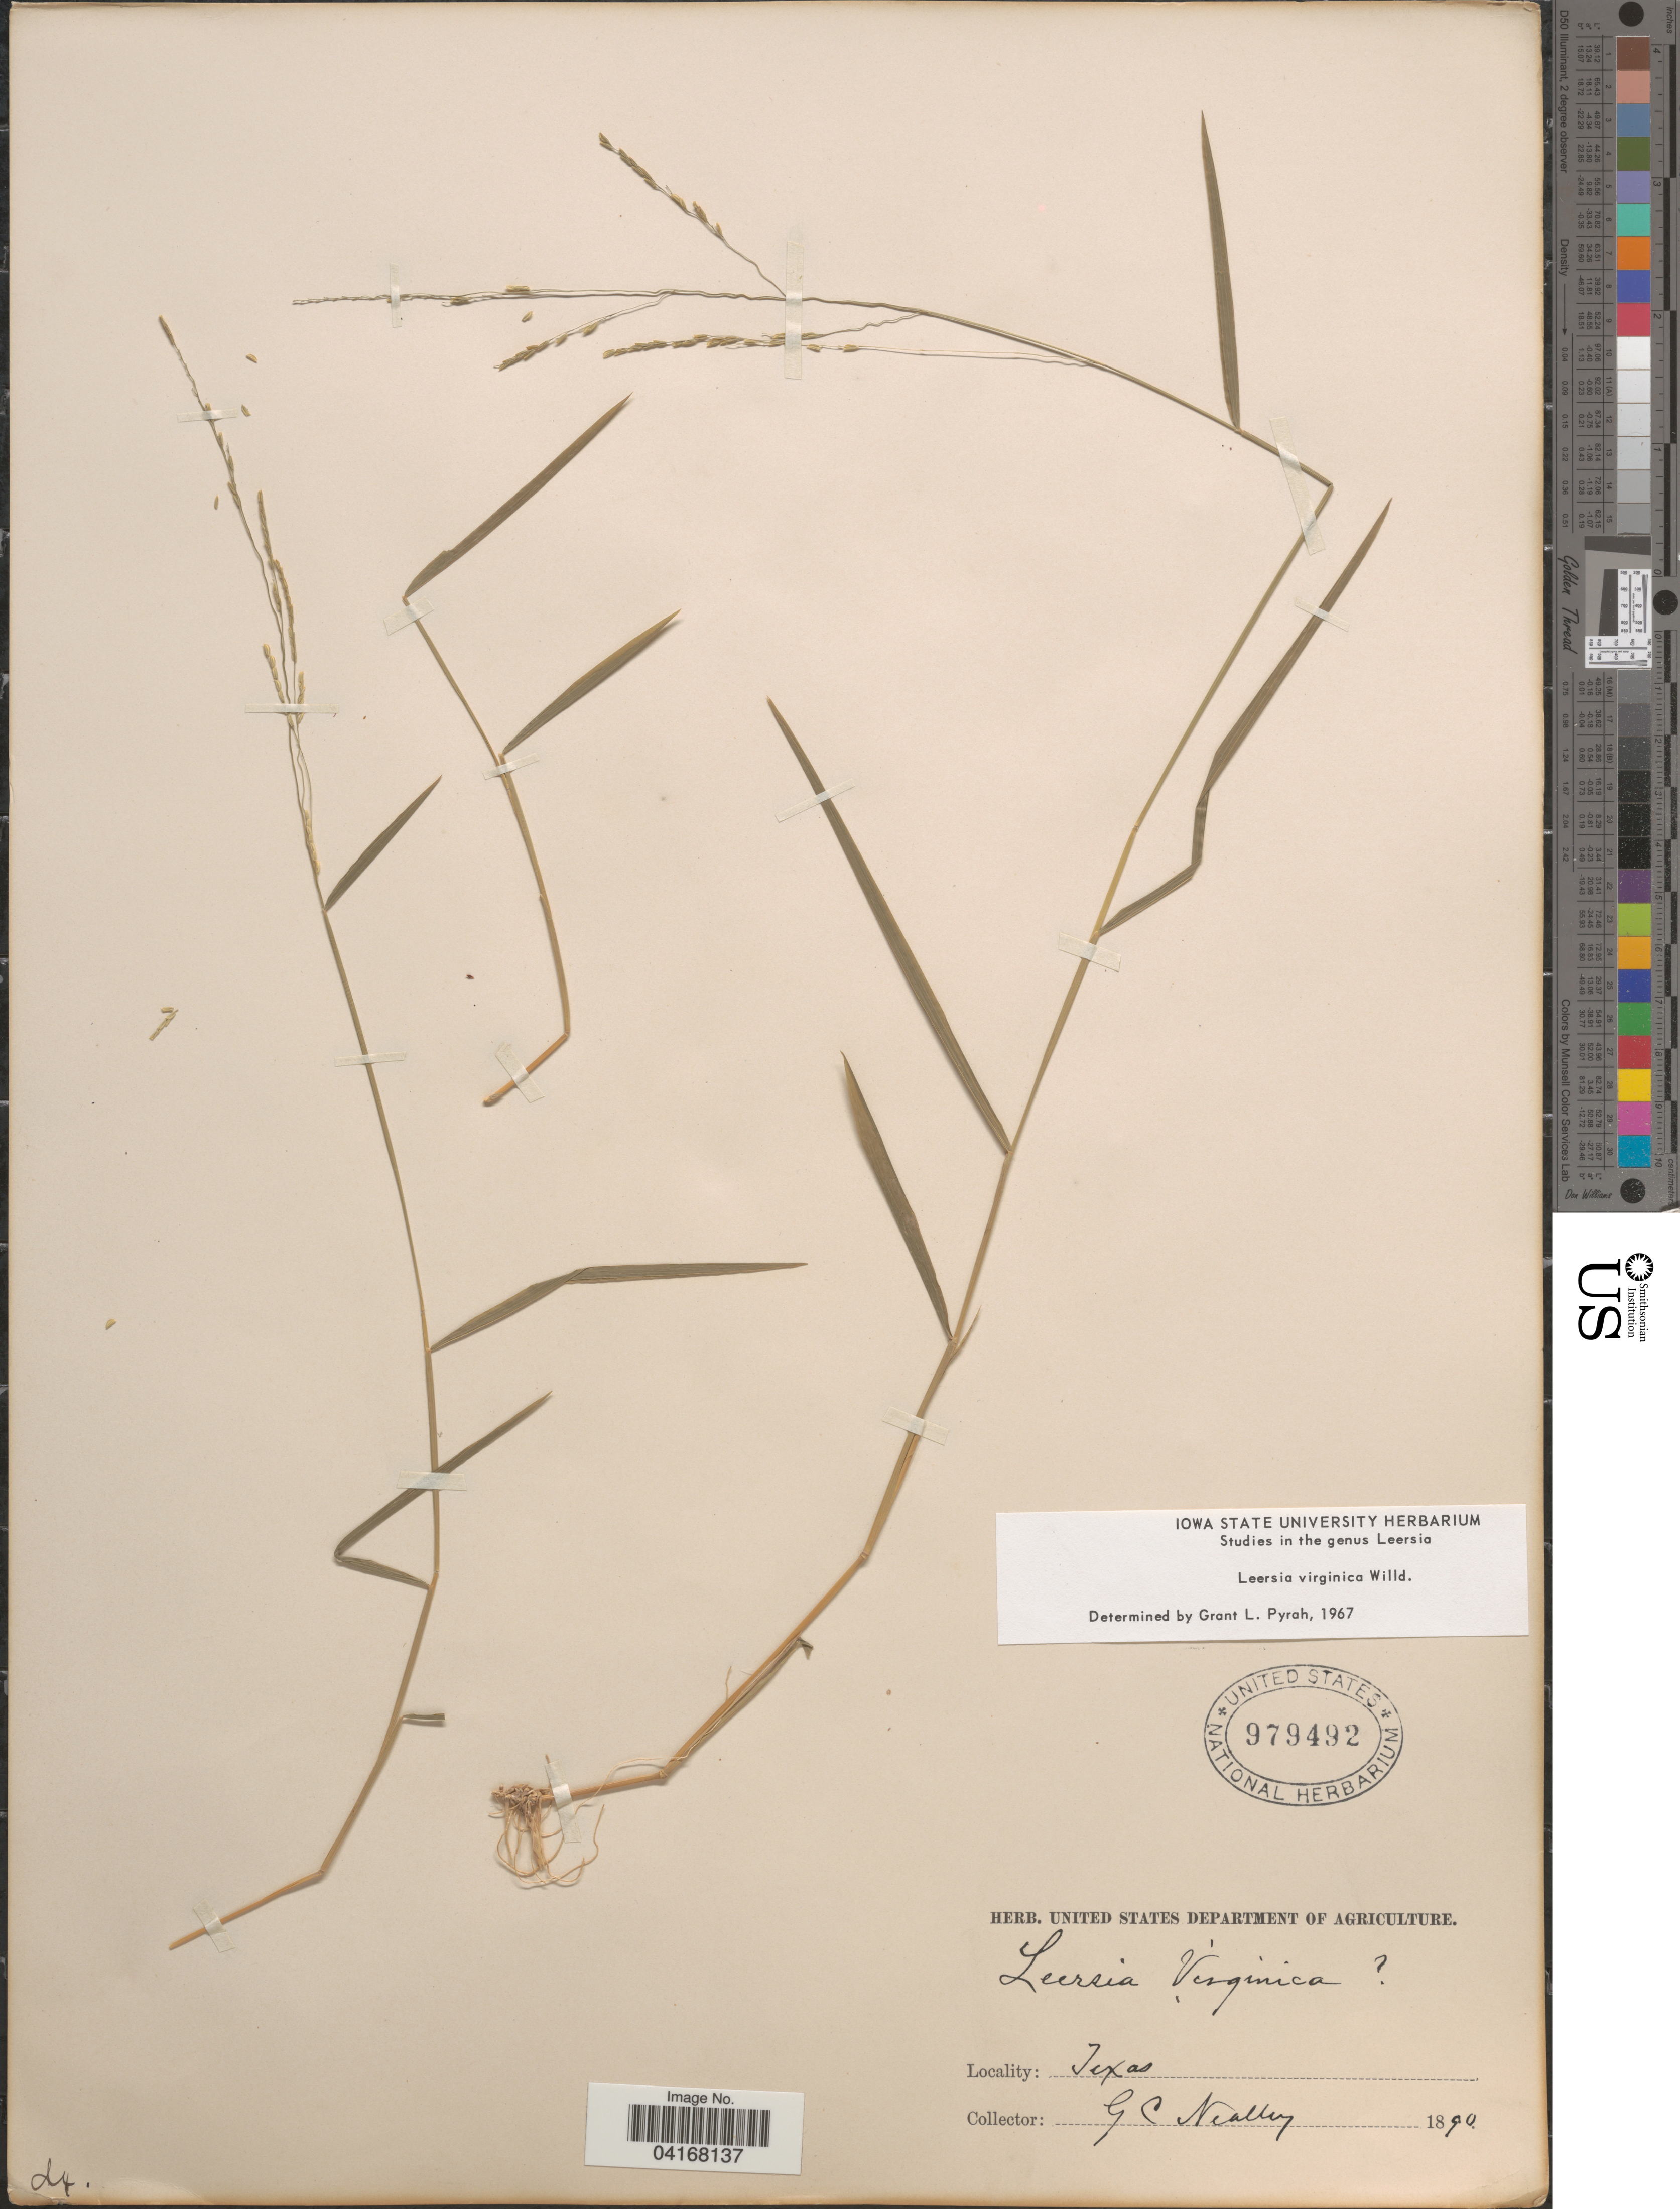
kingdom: Plantae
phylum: Tracheophyta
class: Liliopsida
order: Poales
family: Poaceae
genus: Leersia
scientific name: Leersia virginica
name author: Willd.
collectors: G. C. Nealley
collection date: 1890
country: United States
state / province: Texas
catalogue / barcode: US 979492